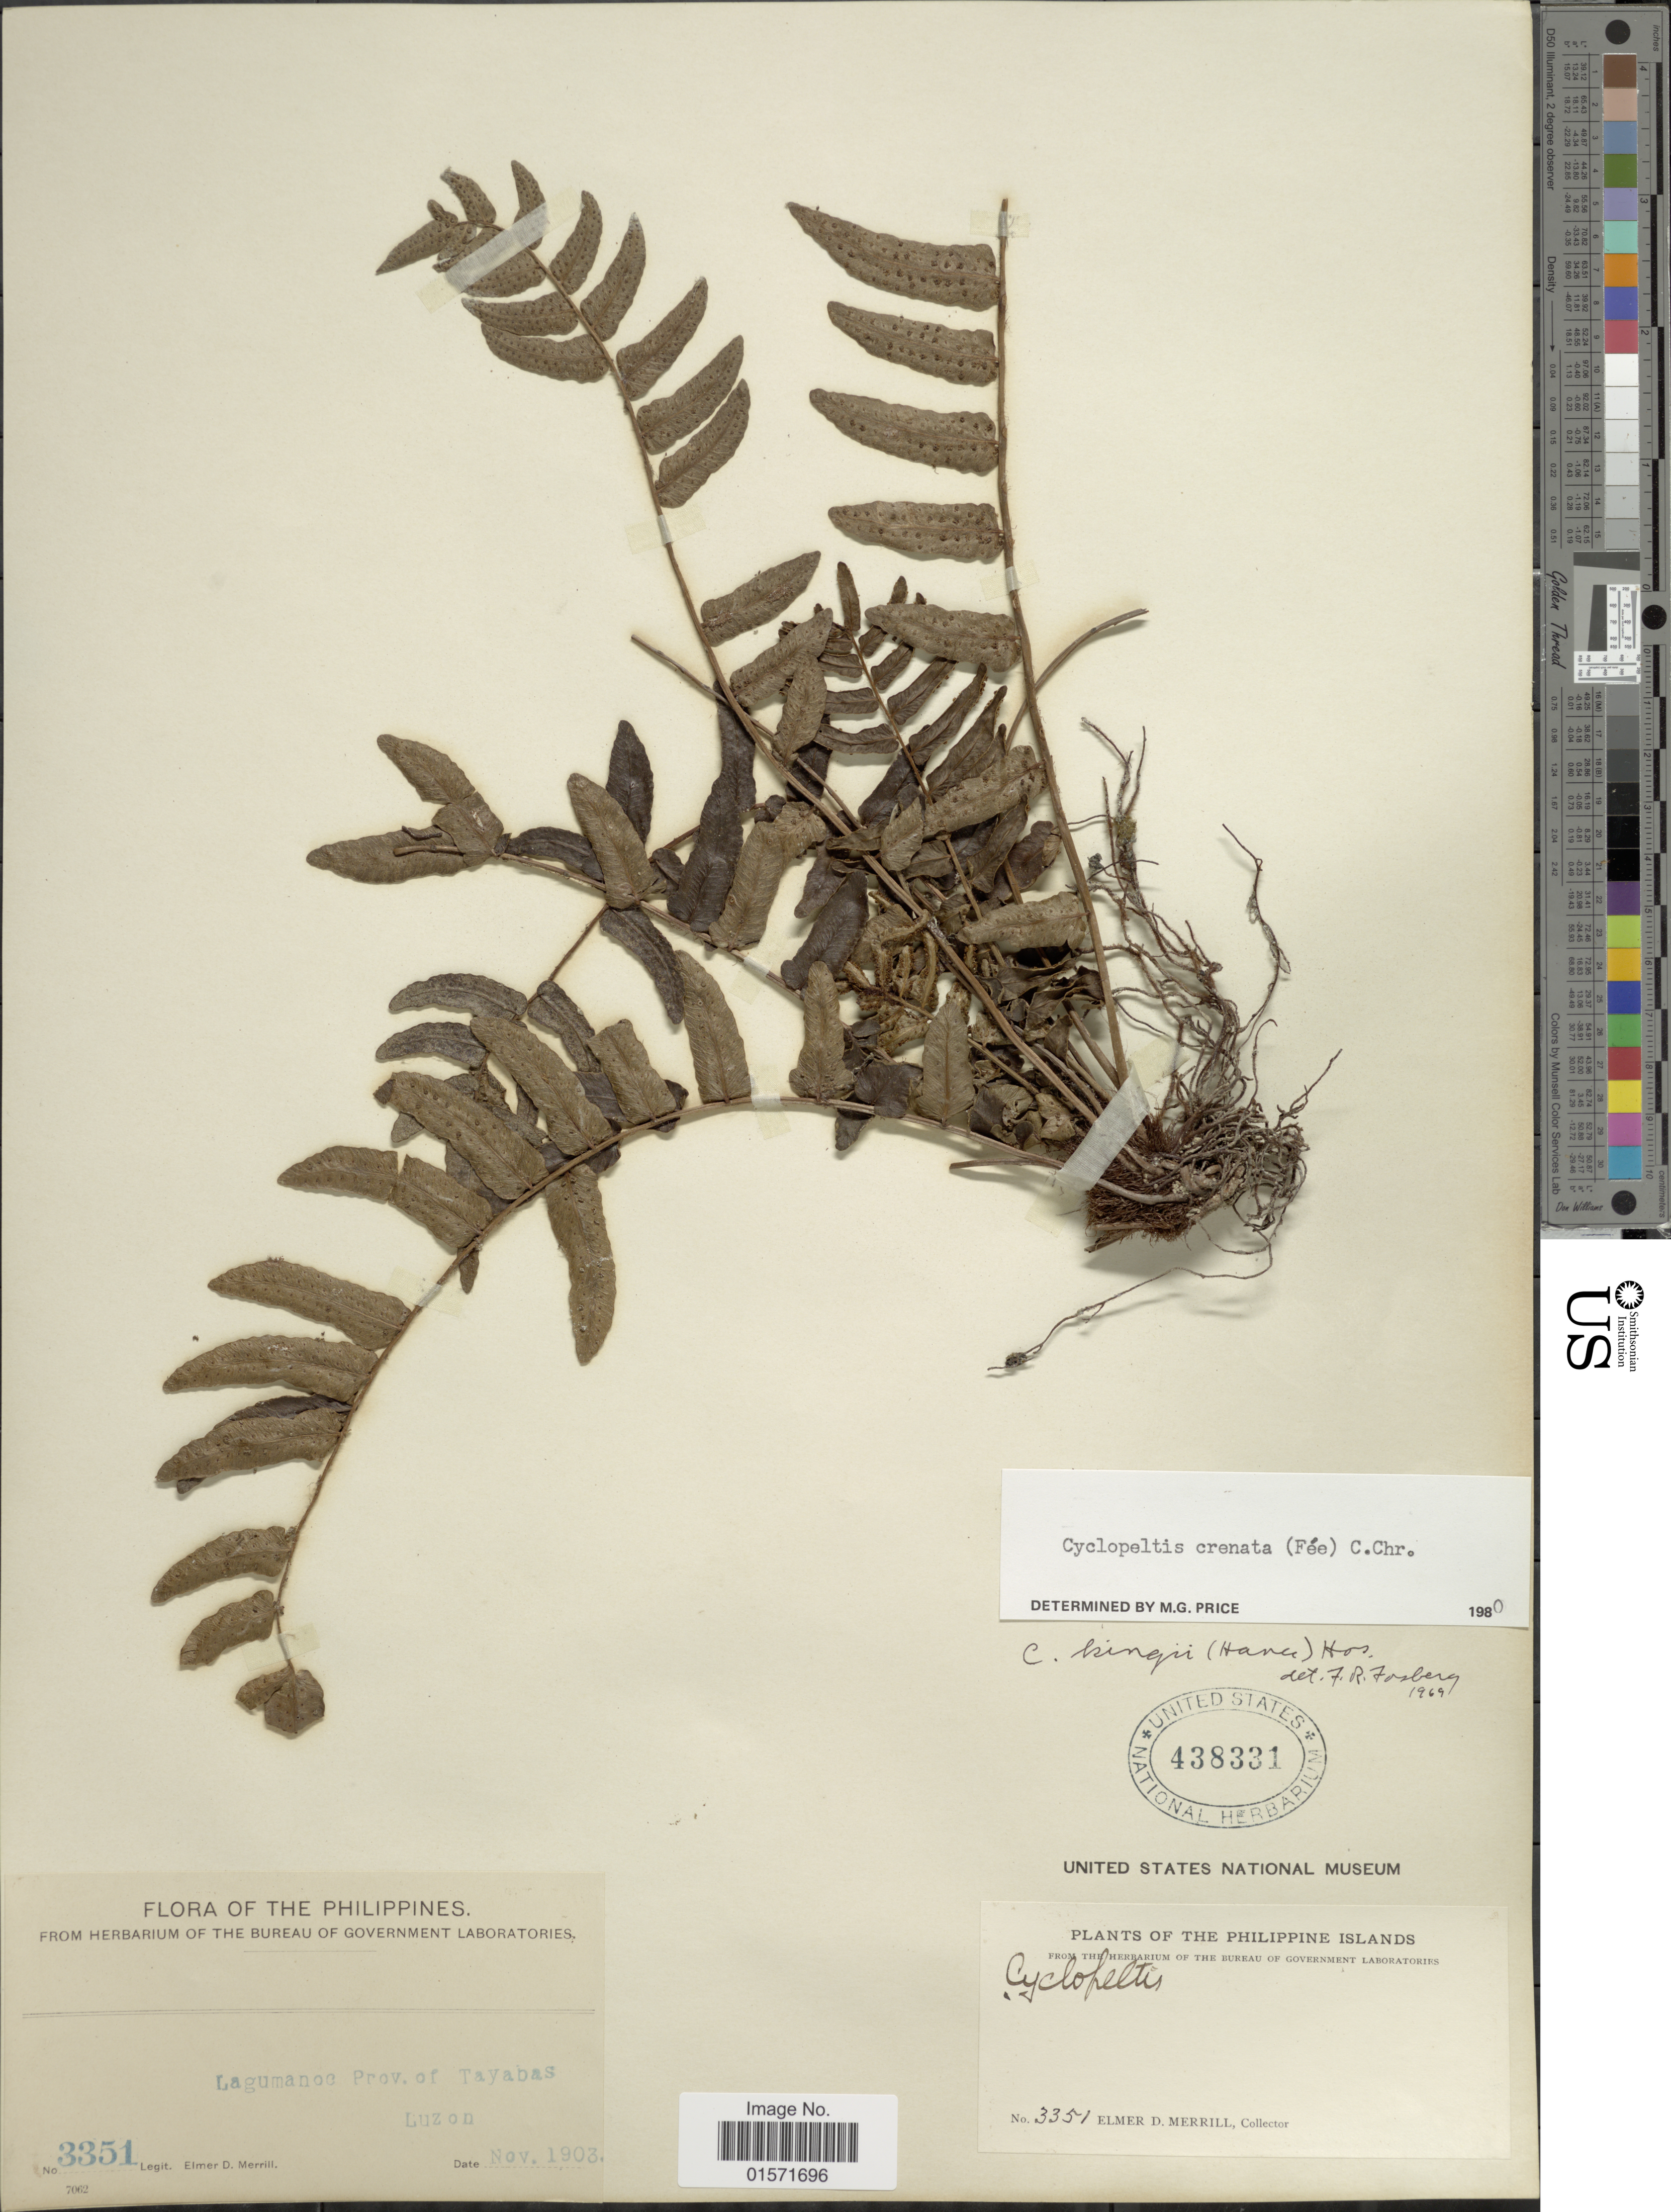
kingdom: Plantae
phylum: Tracheophyta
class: Polypodiopsida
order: Polypodiales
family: Lomariopsidaceae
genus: Cyclopeltis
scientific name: Cyclopeltis crenata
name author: (Fée) C. Chr.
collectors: E. D. Merrill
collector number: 3351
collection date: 1903-11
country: Philippines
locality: Lagumanoc Prov of Tayabas, Luzon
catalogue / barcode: US 438331